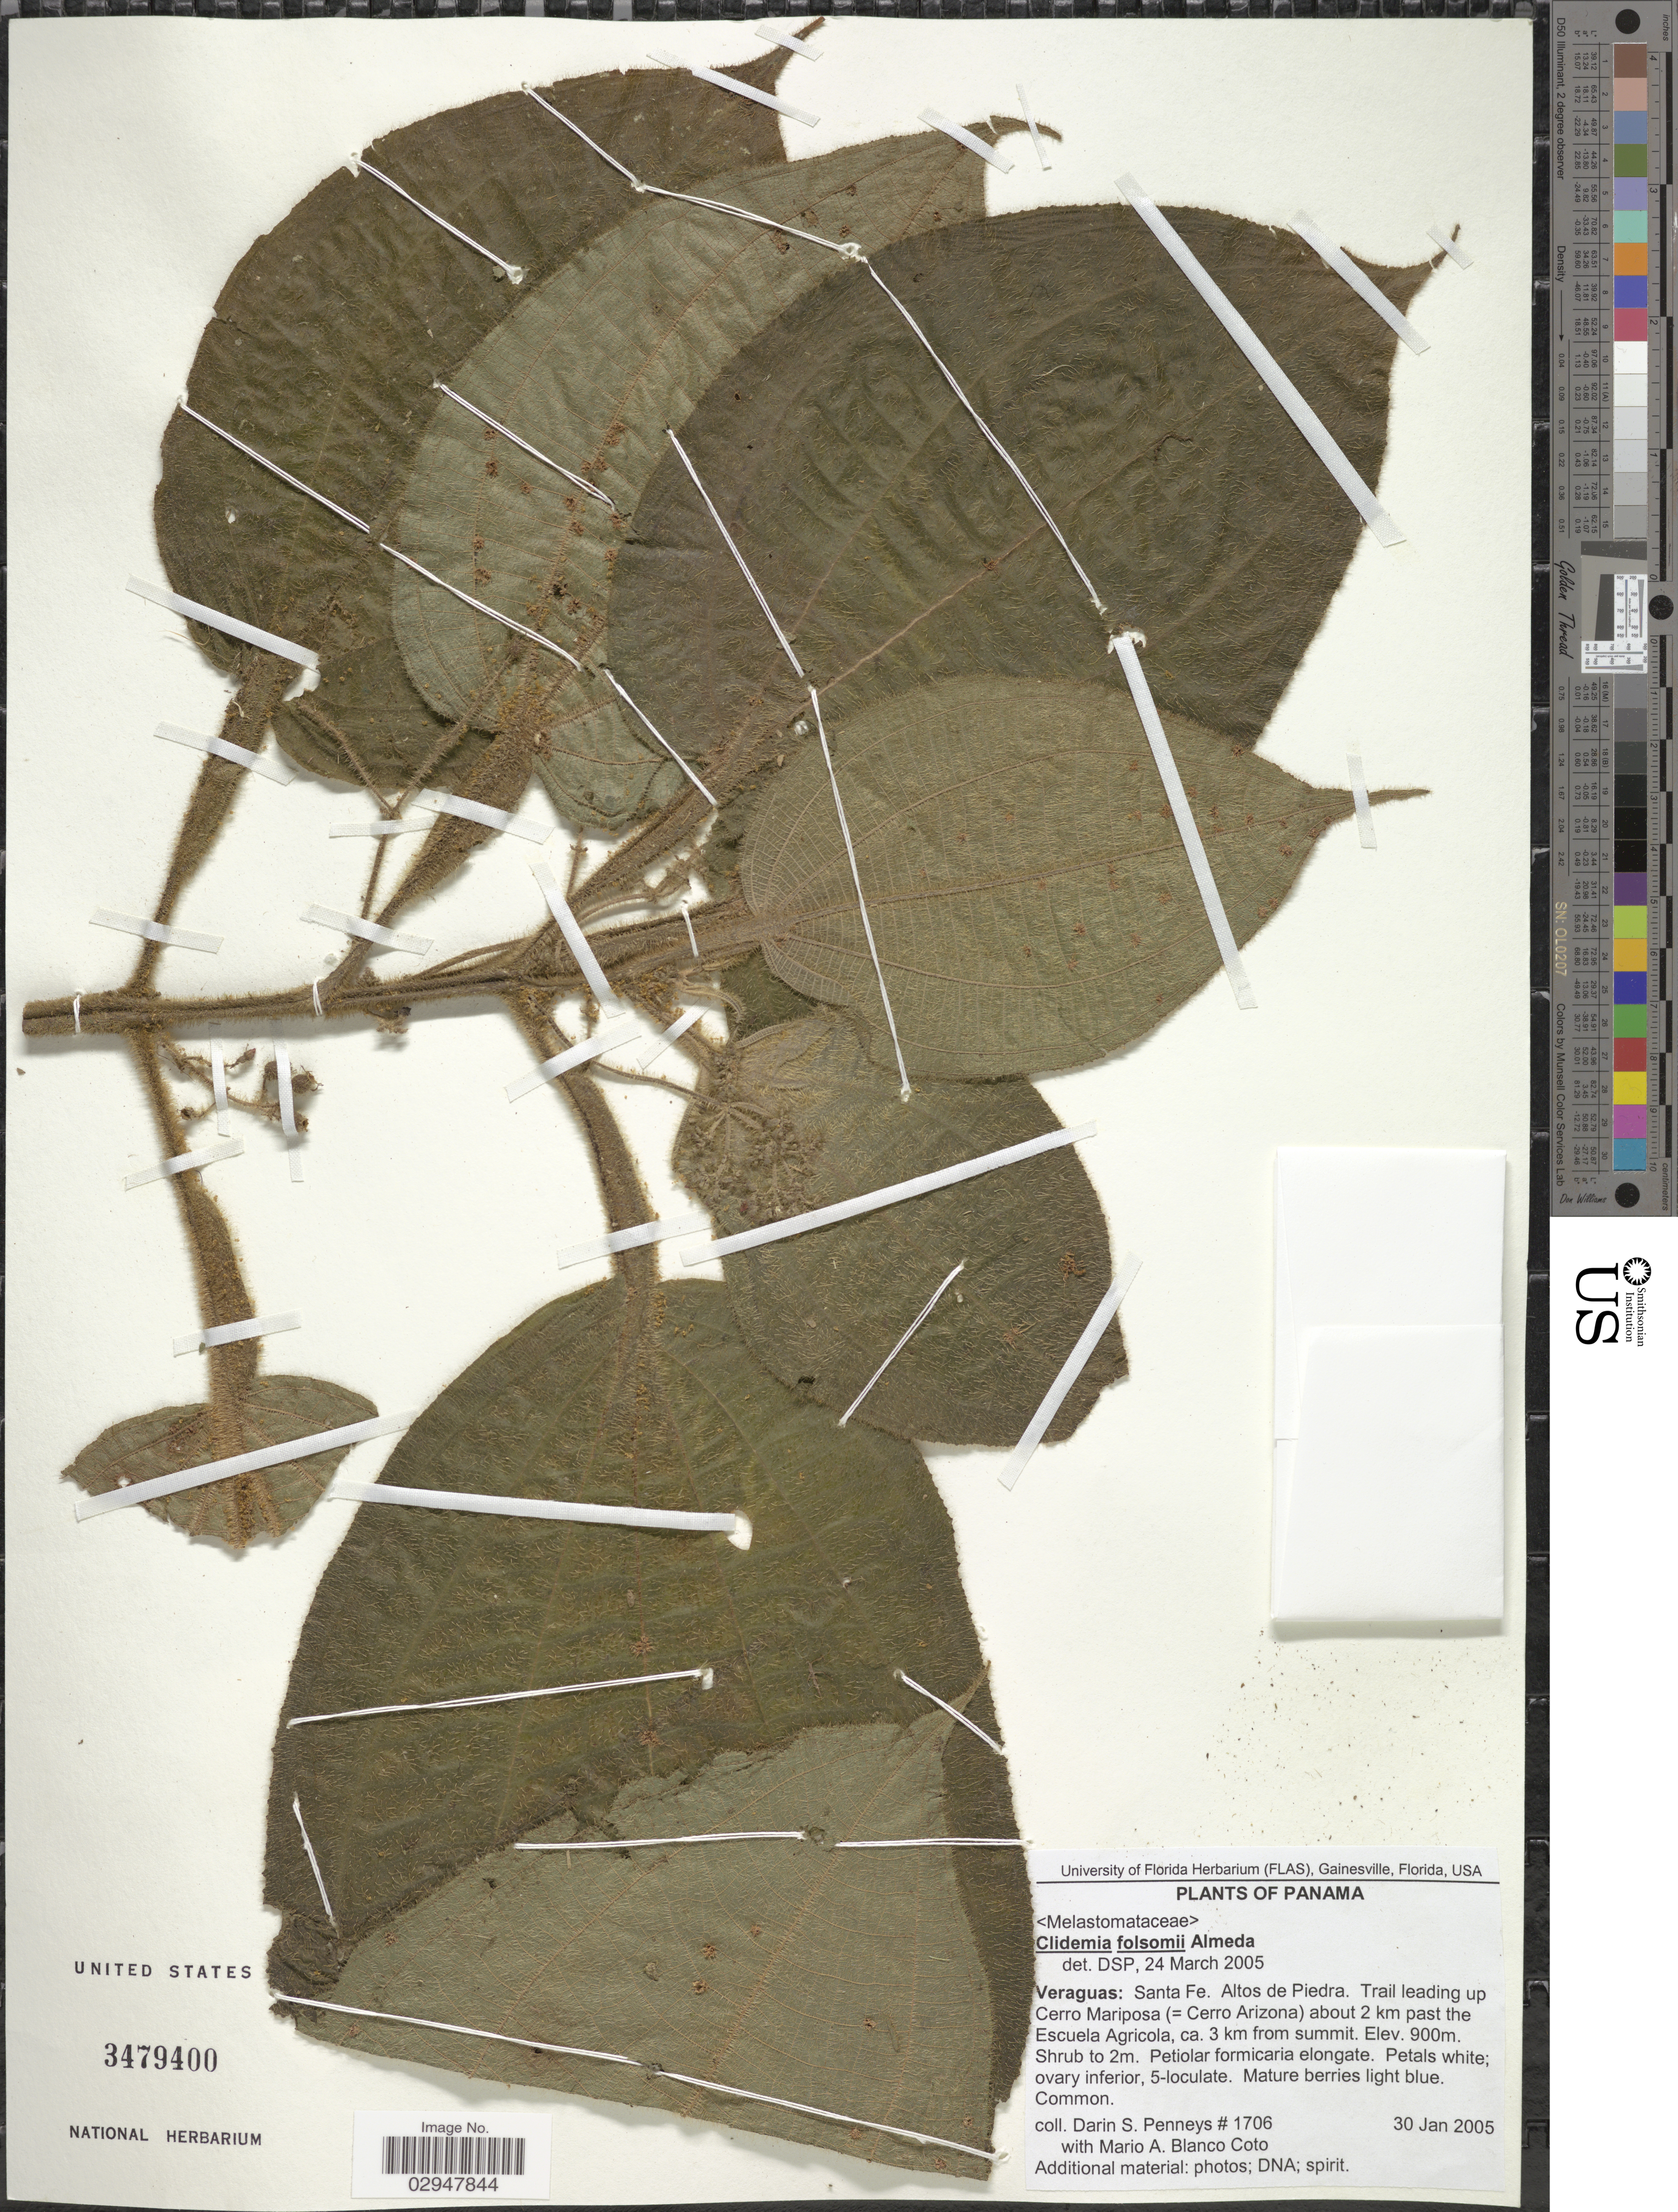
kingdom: Plantae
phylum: Tracheophyta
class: Magnoliopsida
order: Myrtales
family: Melastomataceae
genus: Clidemia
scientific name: Clidemia folsomii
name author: Almeda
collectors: D. S. Penneys & M. A. Blanco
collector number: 1706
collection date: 2005-01-30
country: Panama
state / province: Veraguas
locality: Santa Fe, Altos de Piedra, Trail leading up Cerro Mariposa (= Cerro Arizona) about 2 km past the Escuela Agricola, ca. 3 km from summit.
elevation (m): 900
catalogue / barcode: US 3479400